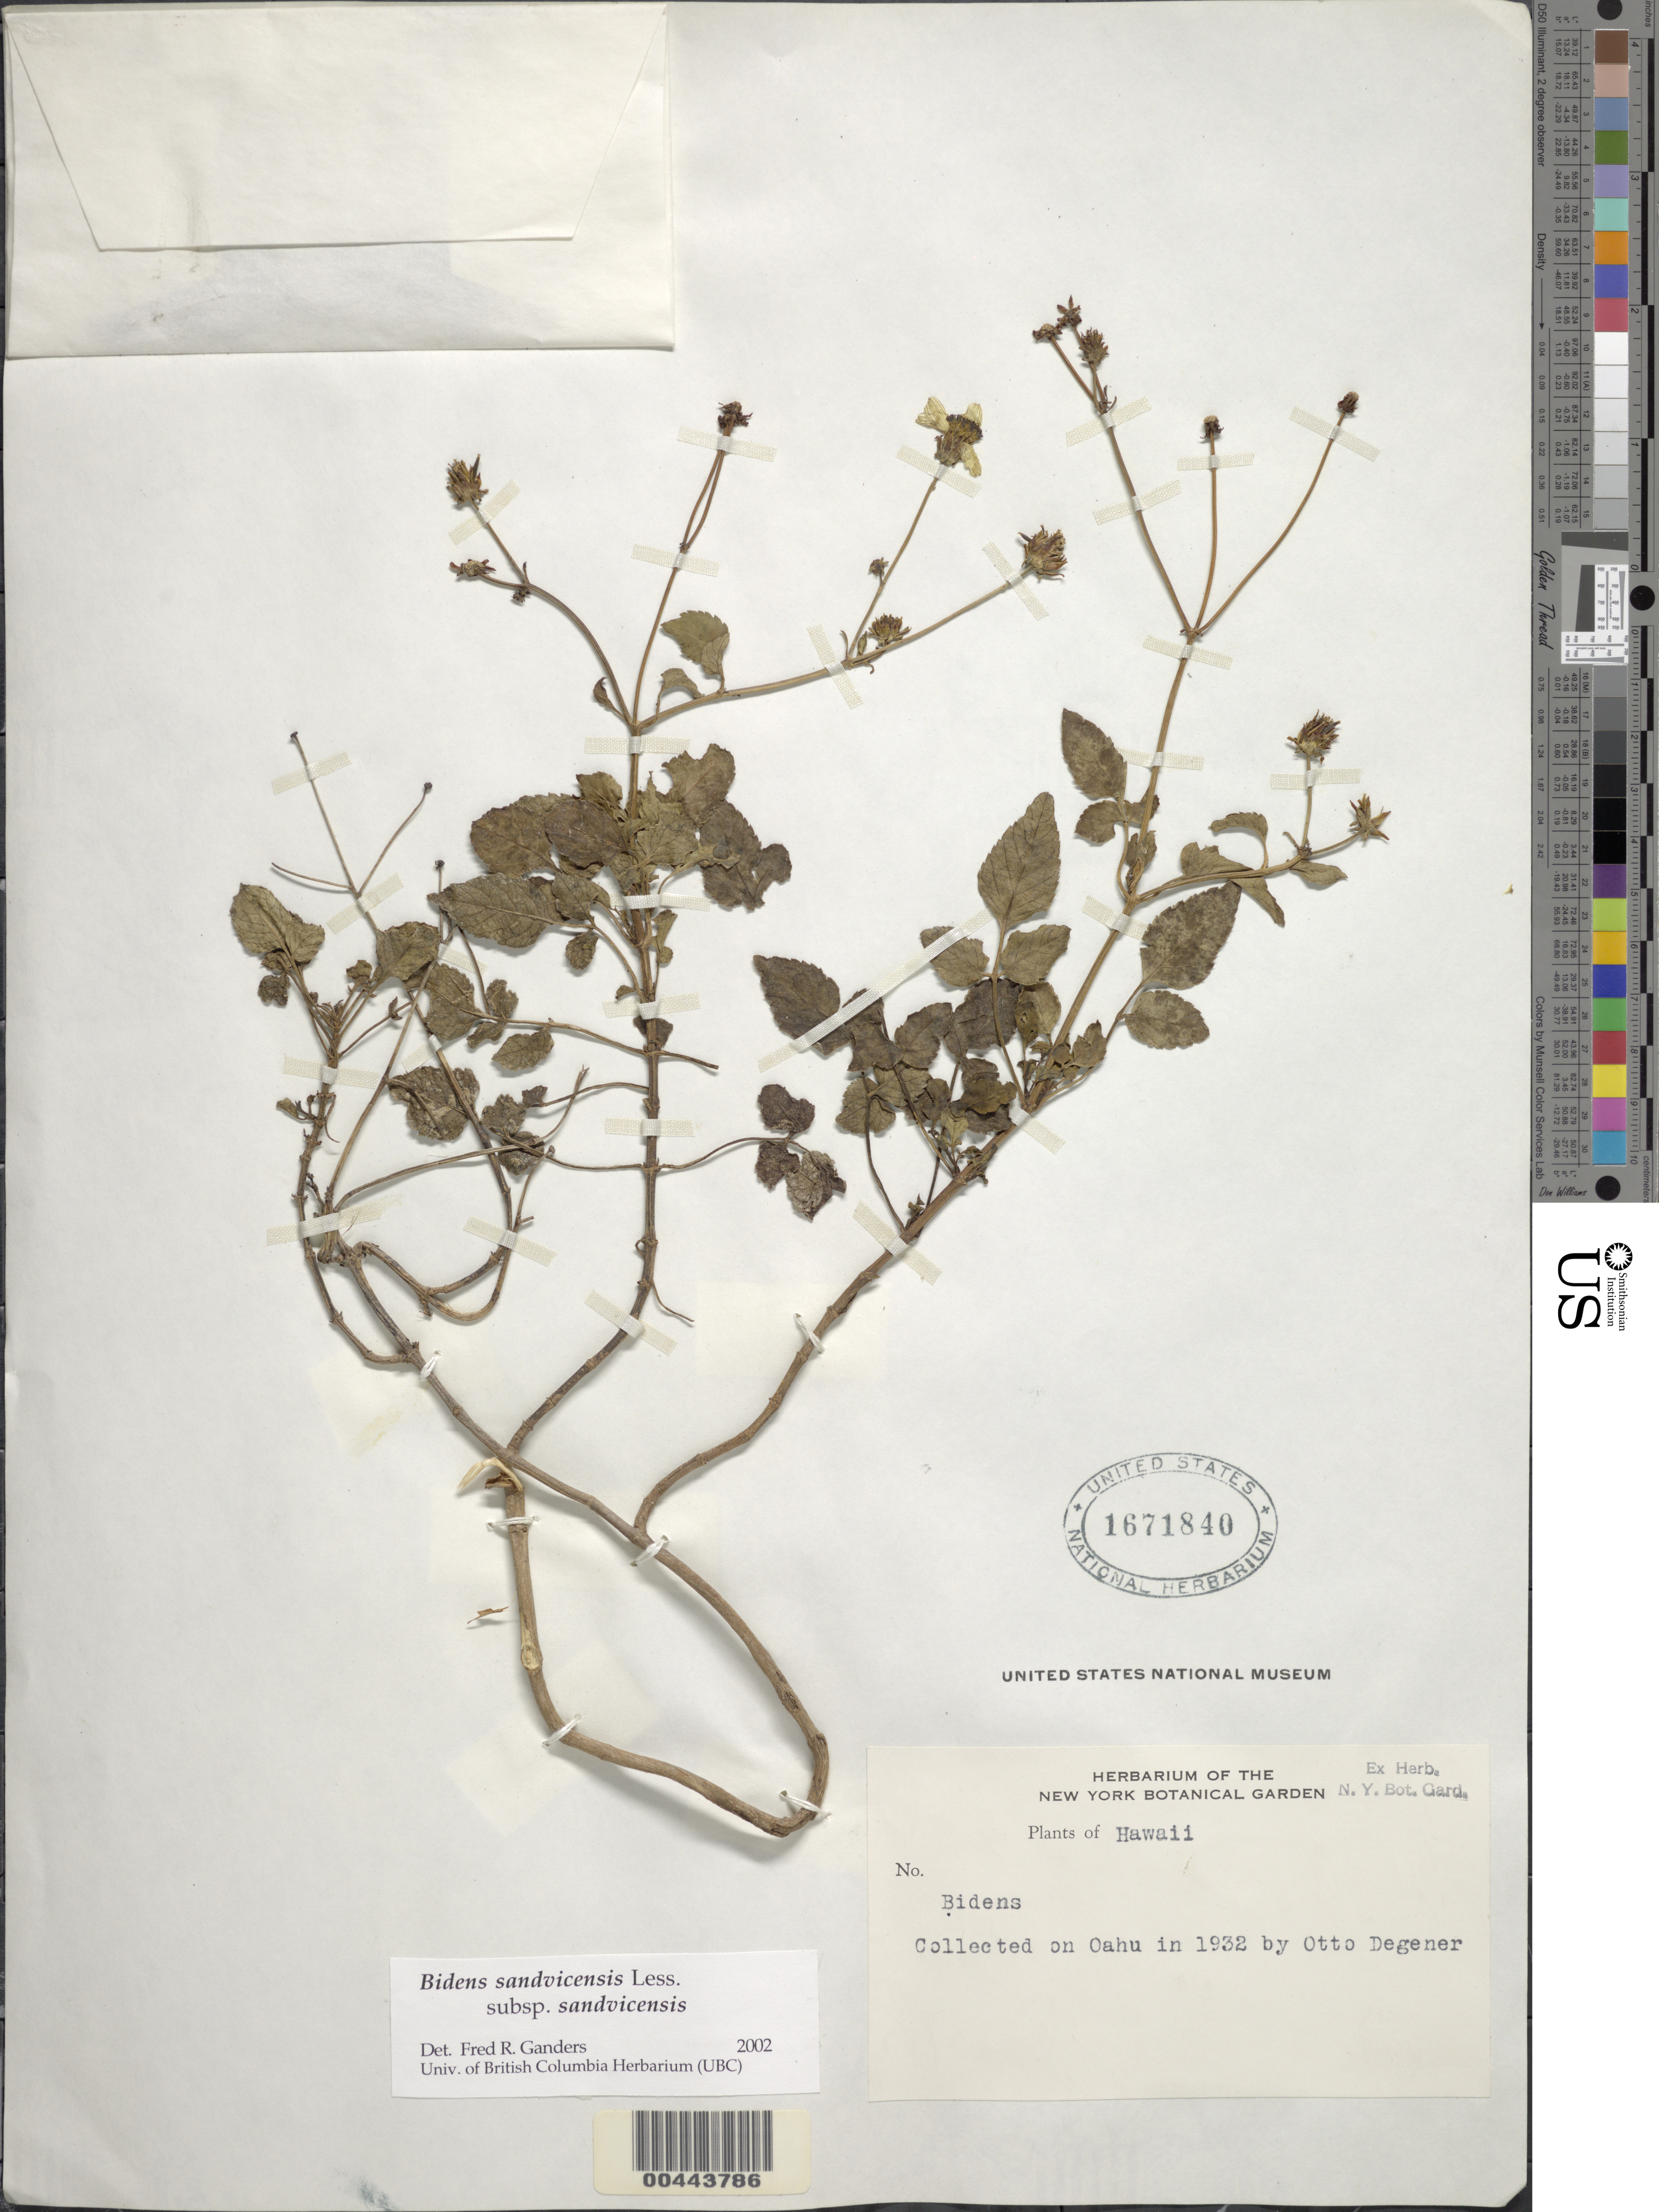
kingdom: Plantae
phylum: Tracheophyta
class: Magnoliopsida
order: Asterales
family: Asteraceae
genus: Bidens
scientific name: Bidens sandvicensis subsp. sandvicensis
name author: Less.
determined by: Ganders, F. R.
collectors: O. Degener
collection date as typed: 1932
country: United States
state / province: Hawaii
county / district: Honolulu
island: Oahu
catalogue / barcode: US 1671840